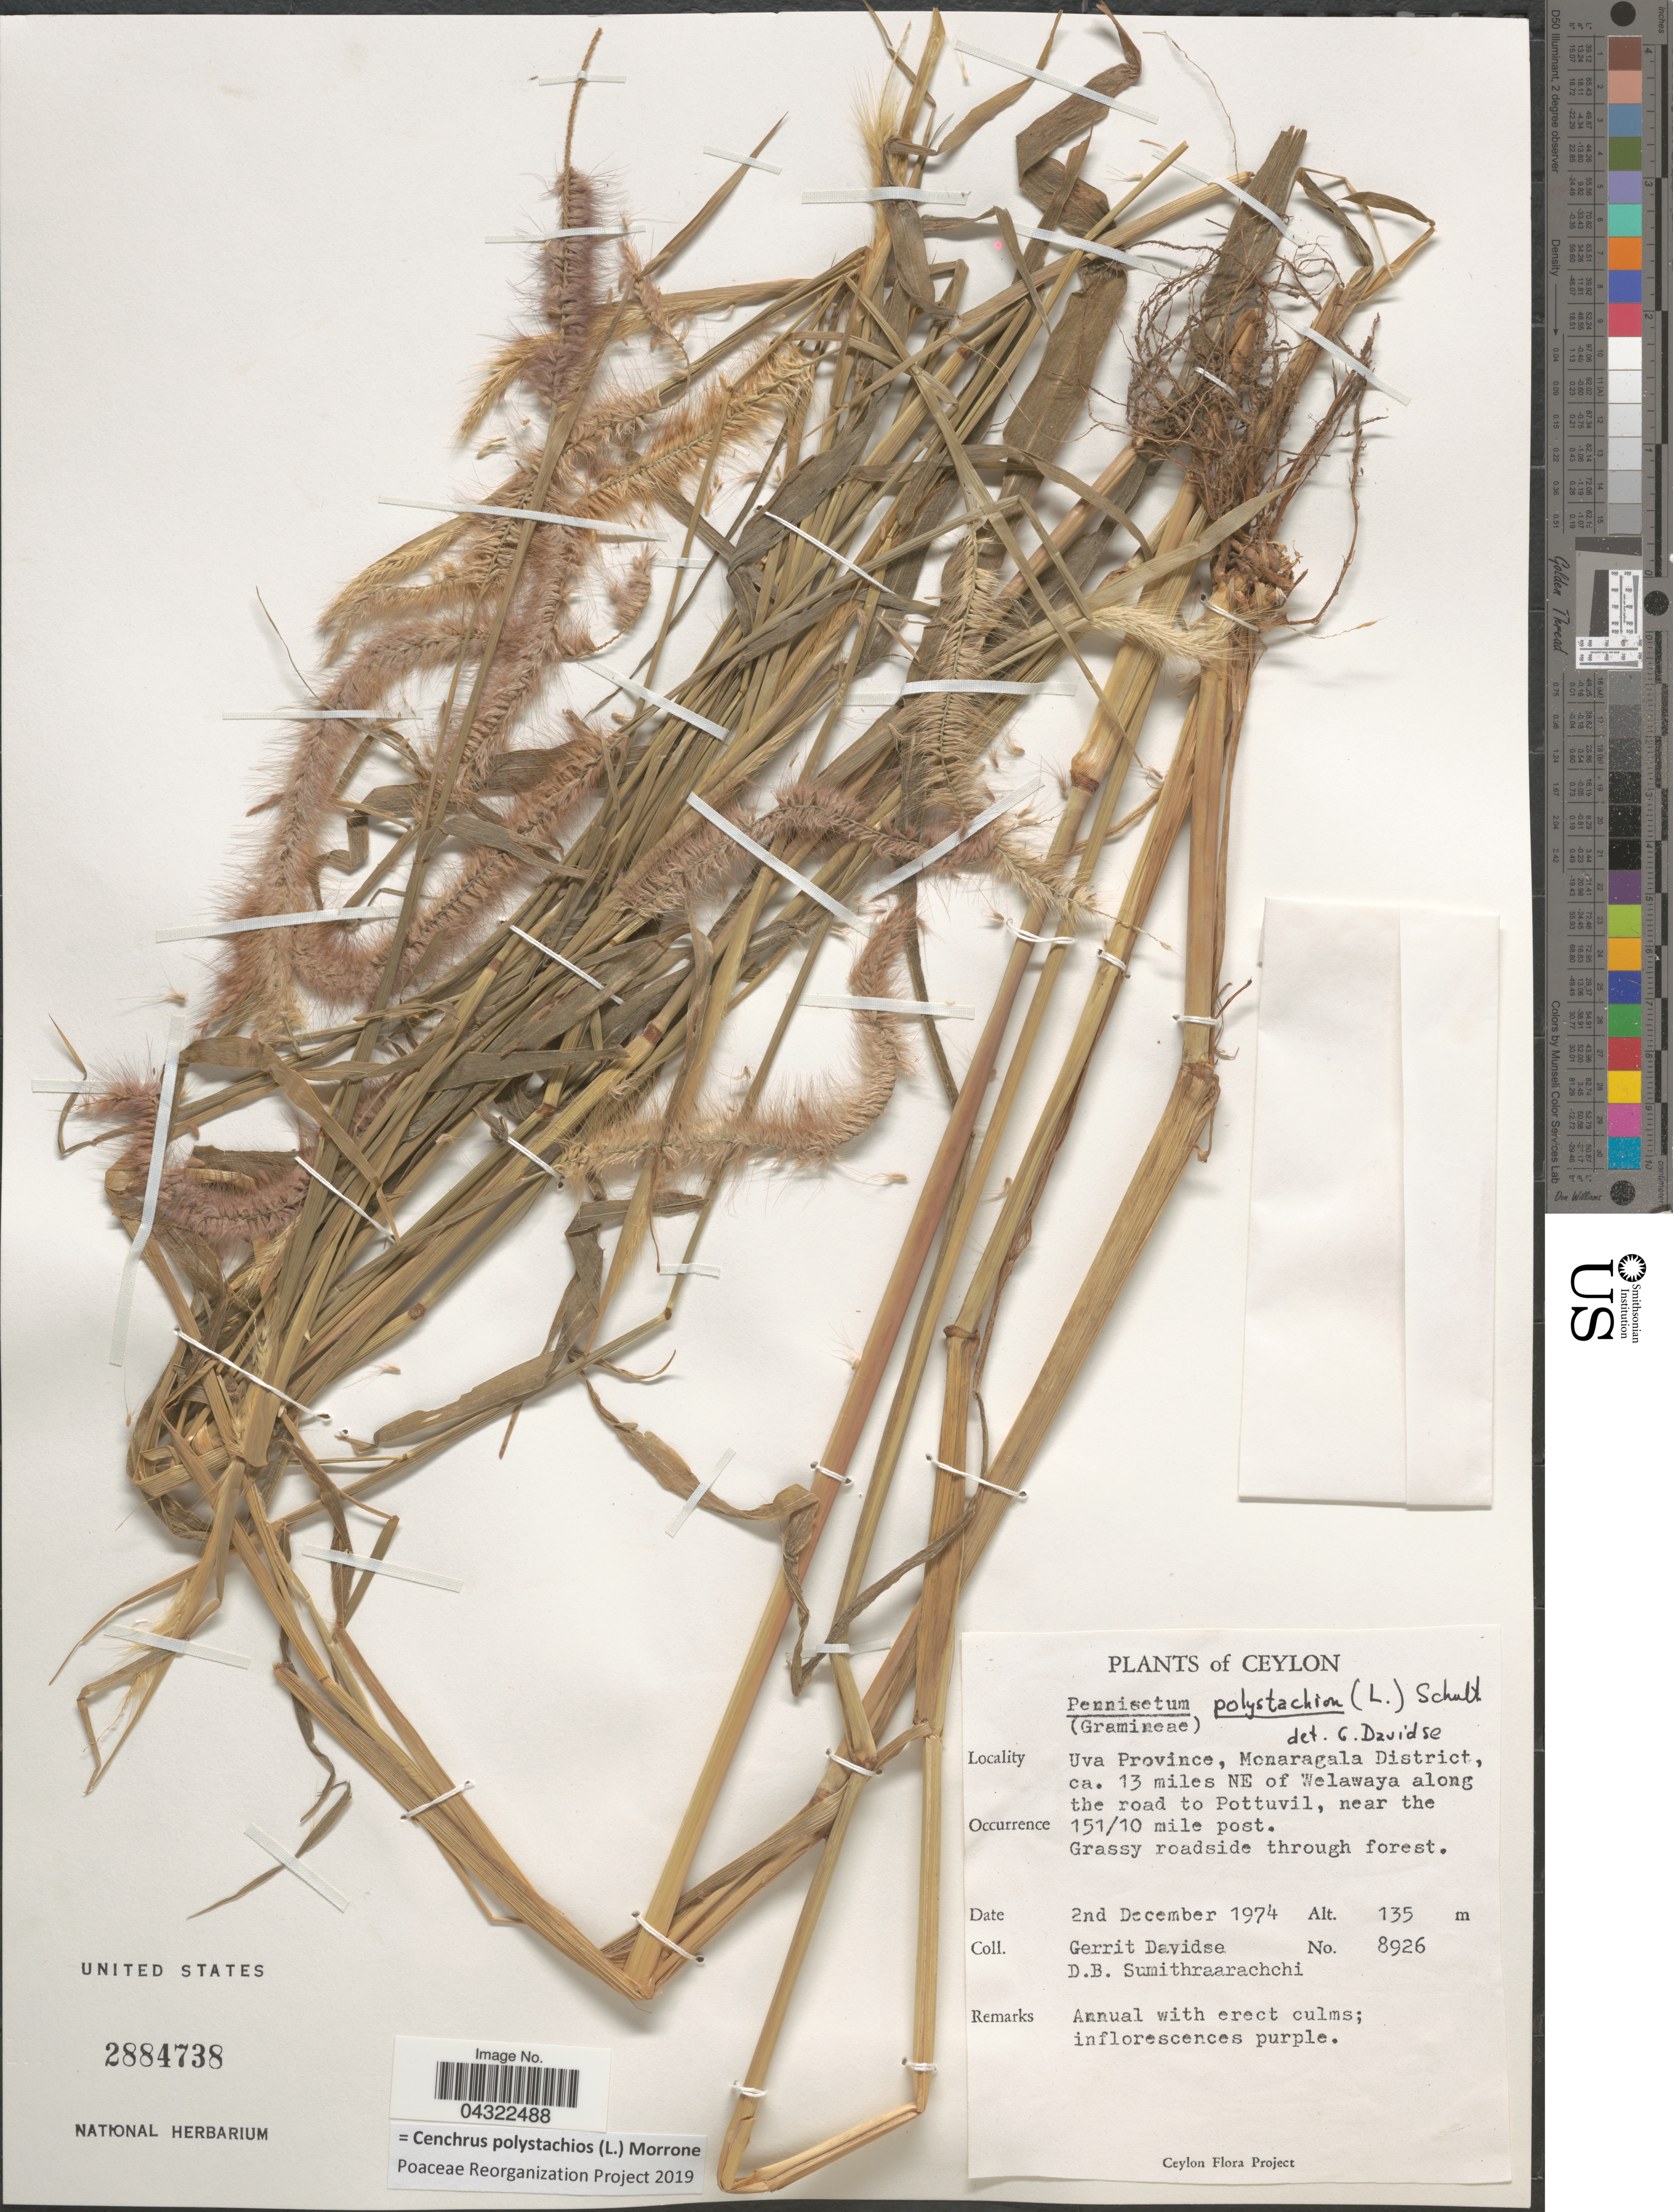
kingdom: Plantae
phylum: Tracheophyta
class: Liliopsida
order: Poales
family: Poaceae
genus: Cenchrus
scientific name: Cenchrus polystachios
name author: (L.) Morrone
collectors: G. Davidse & D. B. Sumithraarachchi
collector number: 8926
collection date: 1974-12-02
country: Sri Lanka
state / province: Uva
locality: Ceylon. Monaragala District, ca. 13 miles NE of Welawaya along the road to Pottuvil, near the 151/10 mile post.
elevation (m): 135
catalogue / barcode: US 2884738